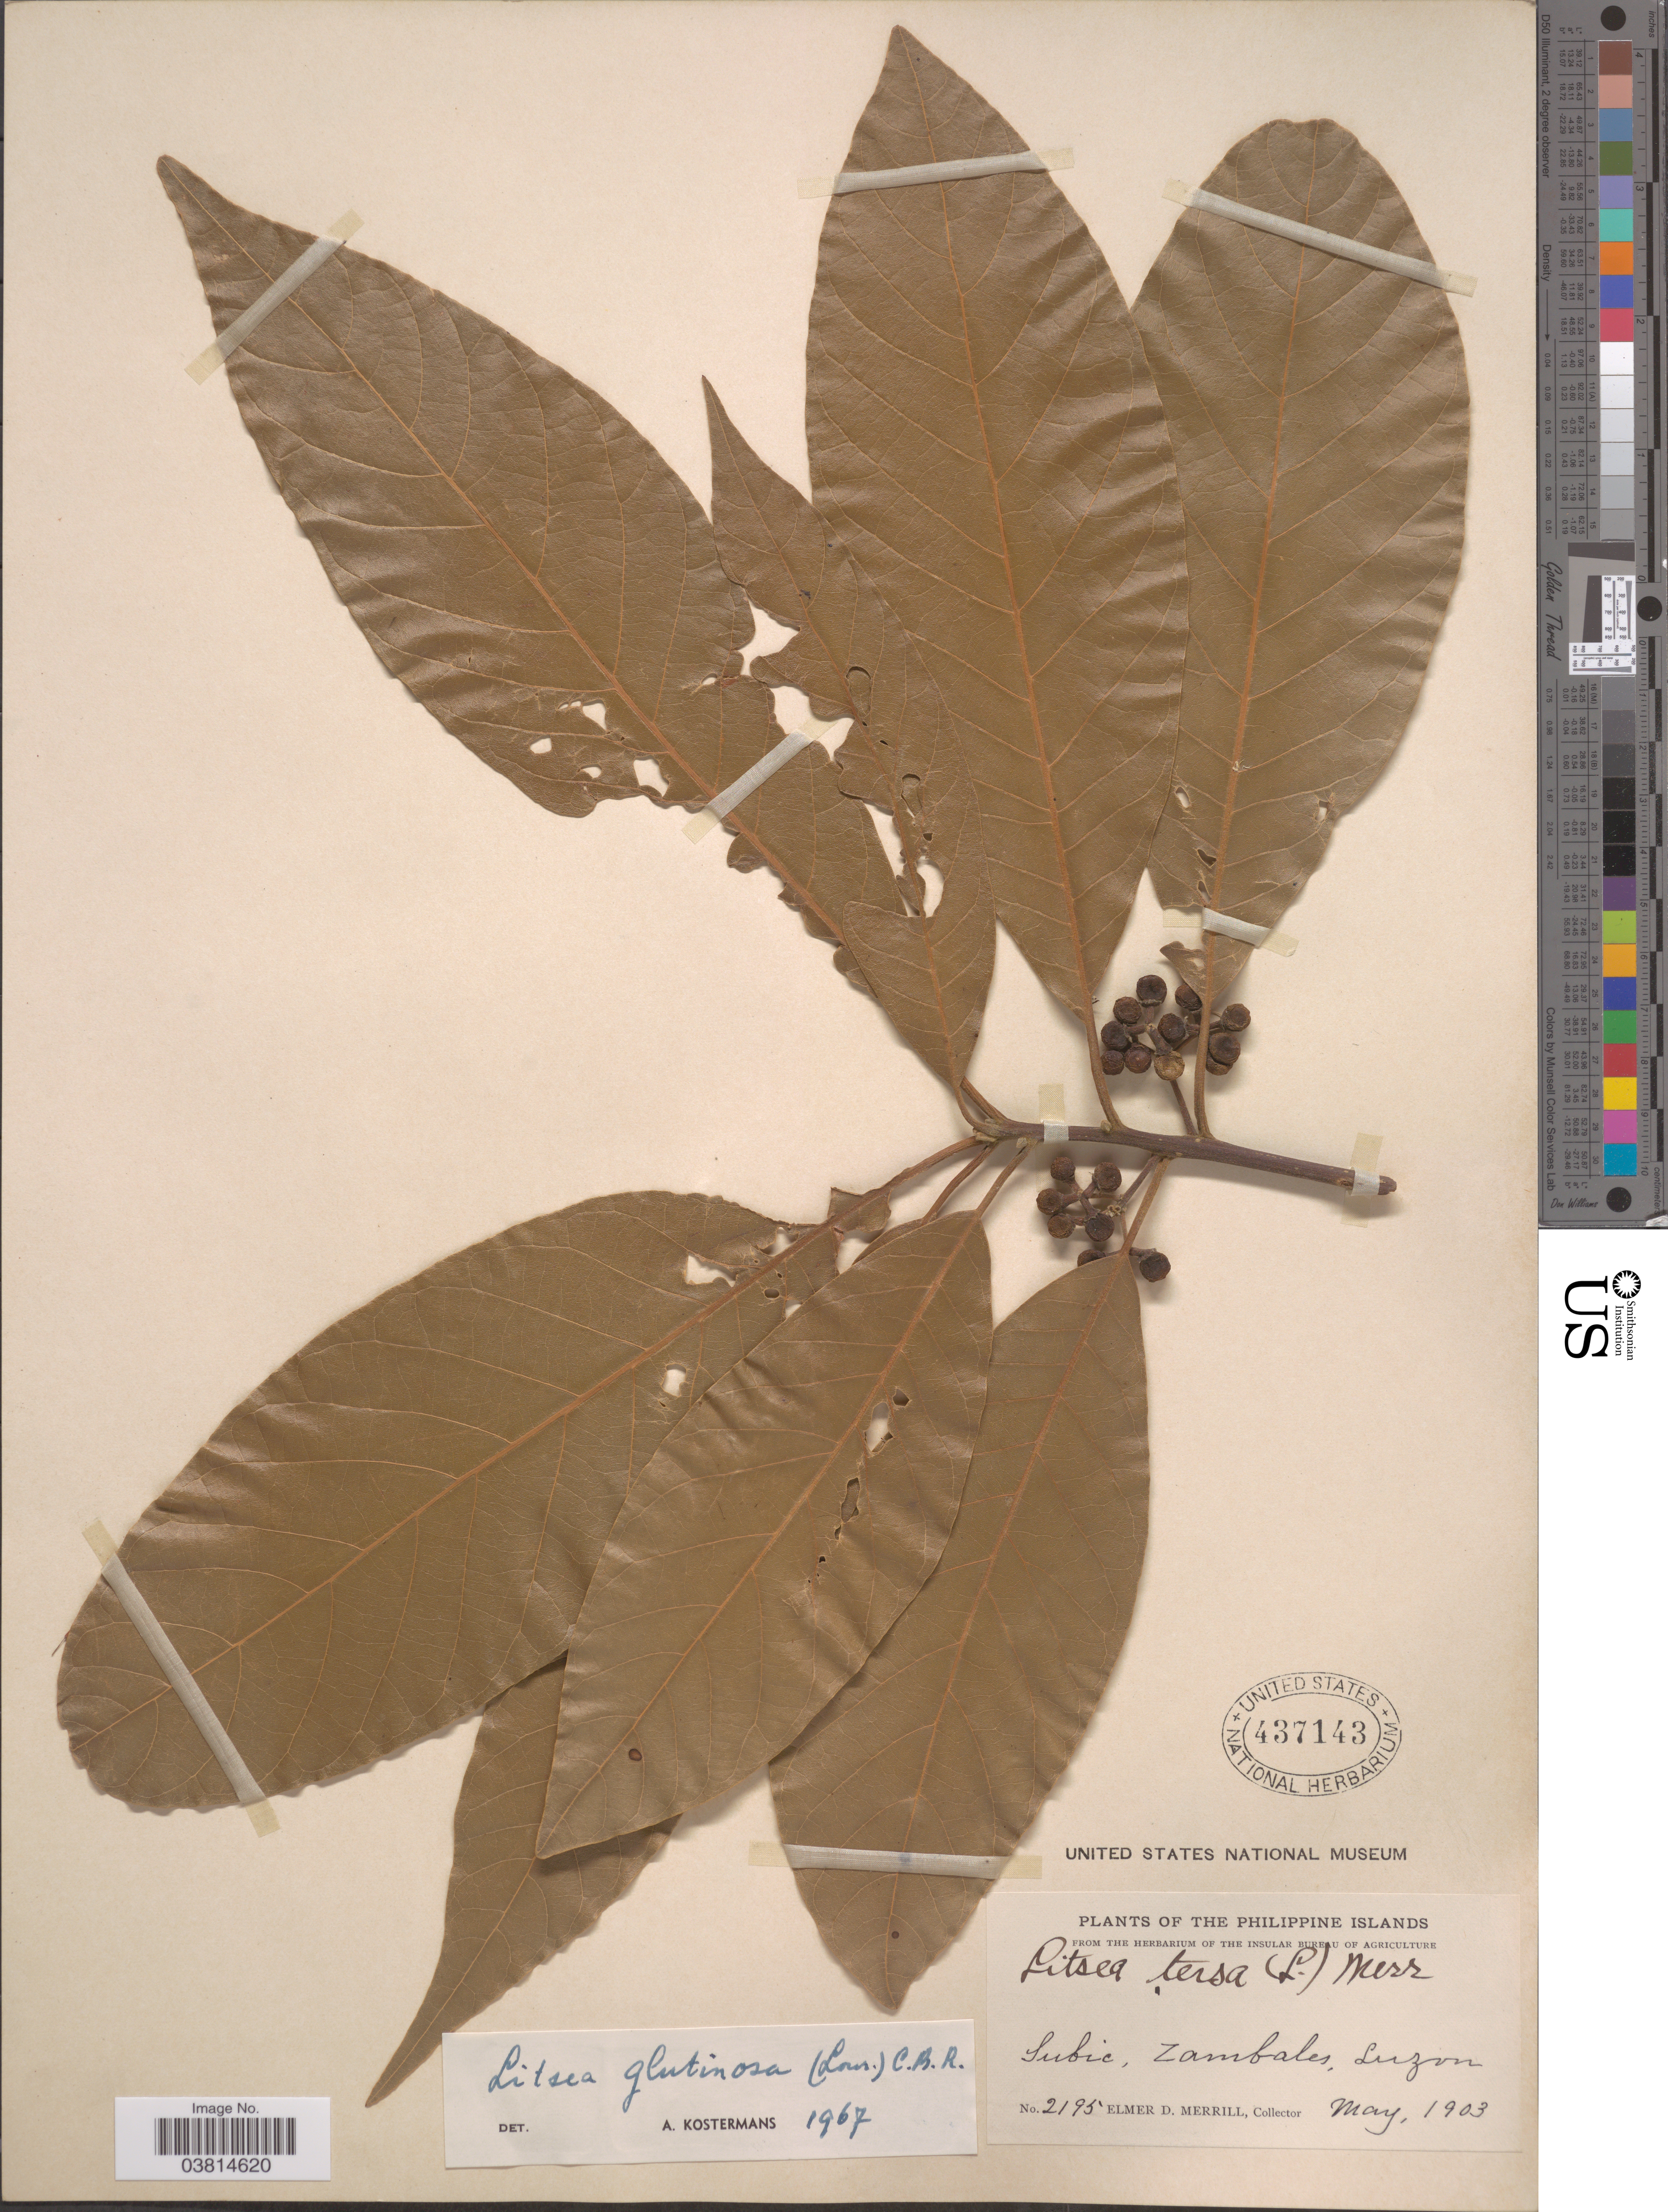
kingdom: Plantae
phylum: Tracheophyta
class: Magnoliopsida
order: Laurales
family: Lauraceae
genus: Litsea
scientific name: Litsea glutinosa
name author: (Lour.) C.B. Rob.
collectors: E. D. Merrill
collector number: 2195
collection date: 1903-05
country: Philippines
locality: Subic, Zambales, Luzon.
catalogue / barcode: US 437143